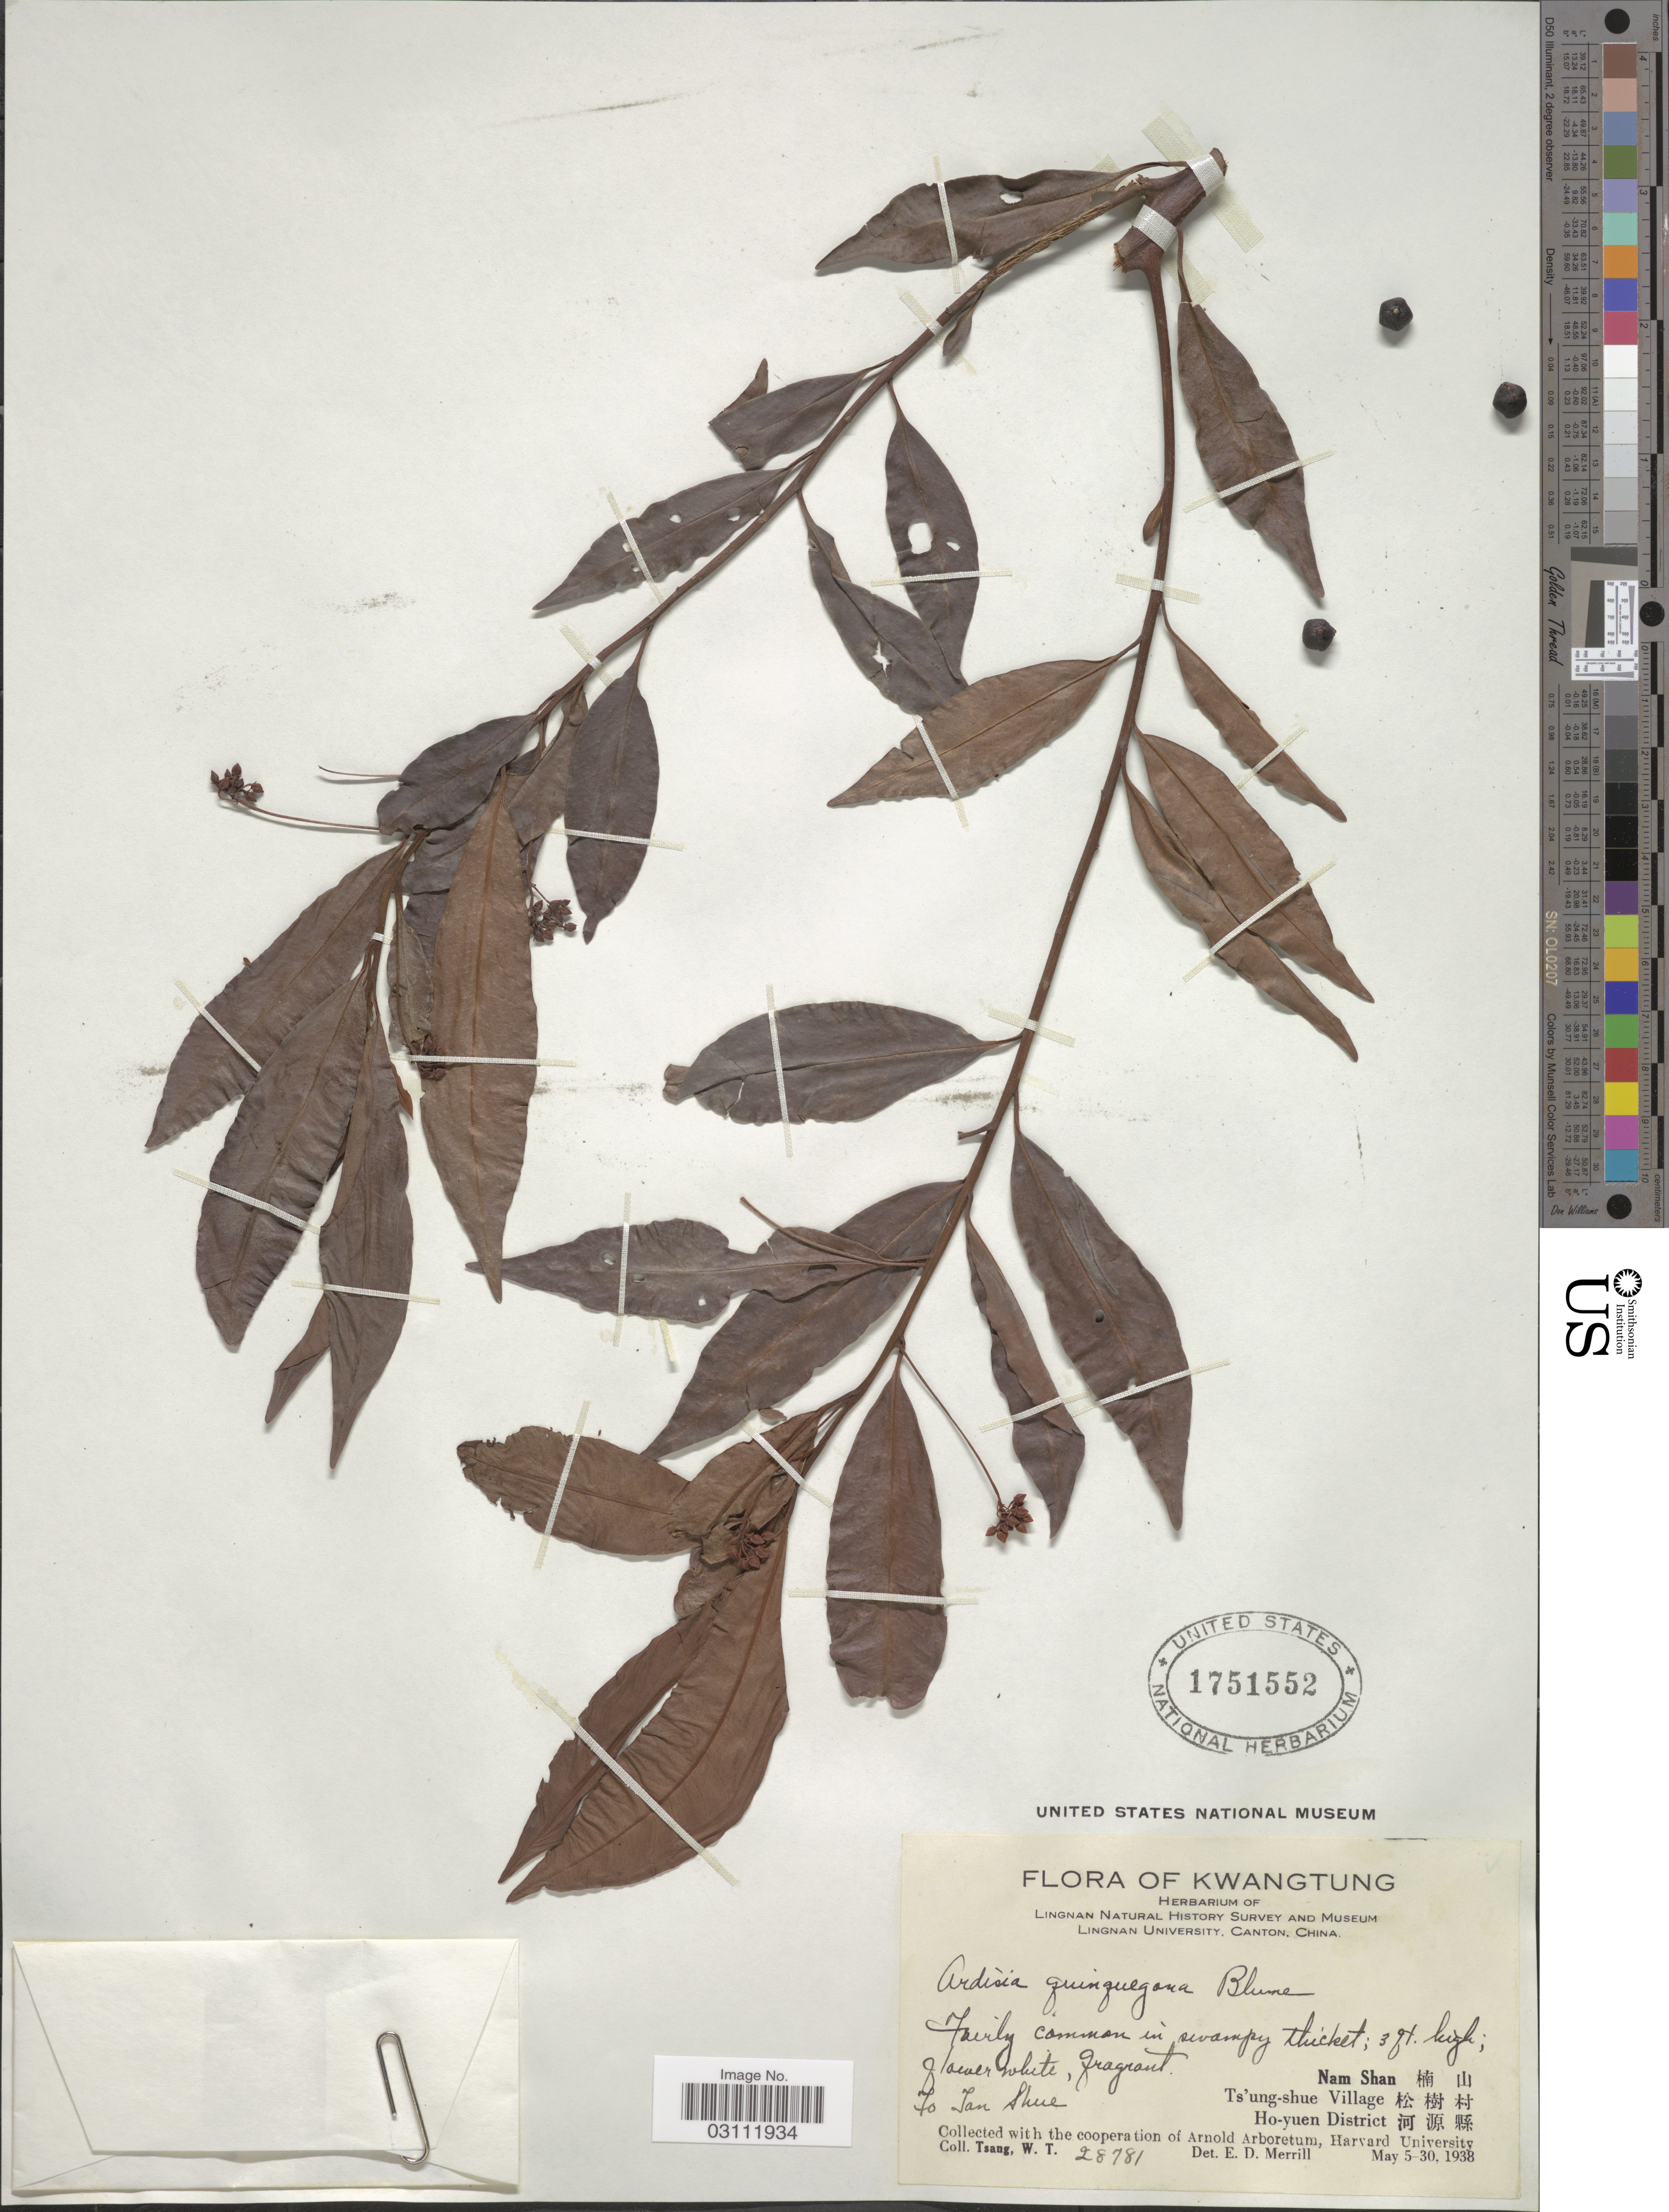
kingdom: Plantae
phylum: Tracheophyta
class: Magnoliopsida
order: Ericales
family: Primulaceae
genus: Ardisia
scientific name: Ardisia quinquegona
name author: Blume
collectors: W. T. Tsang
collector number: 28781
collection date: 1938-05-05/1938-05-30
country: China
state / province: Guangdong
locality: Kwangtung, Nam Shan. Ts'ung-shue Village. Ho-yuen District.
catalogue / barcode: US 1751552